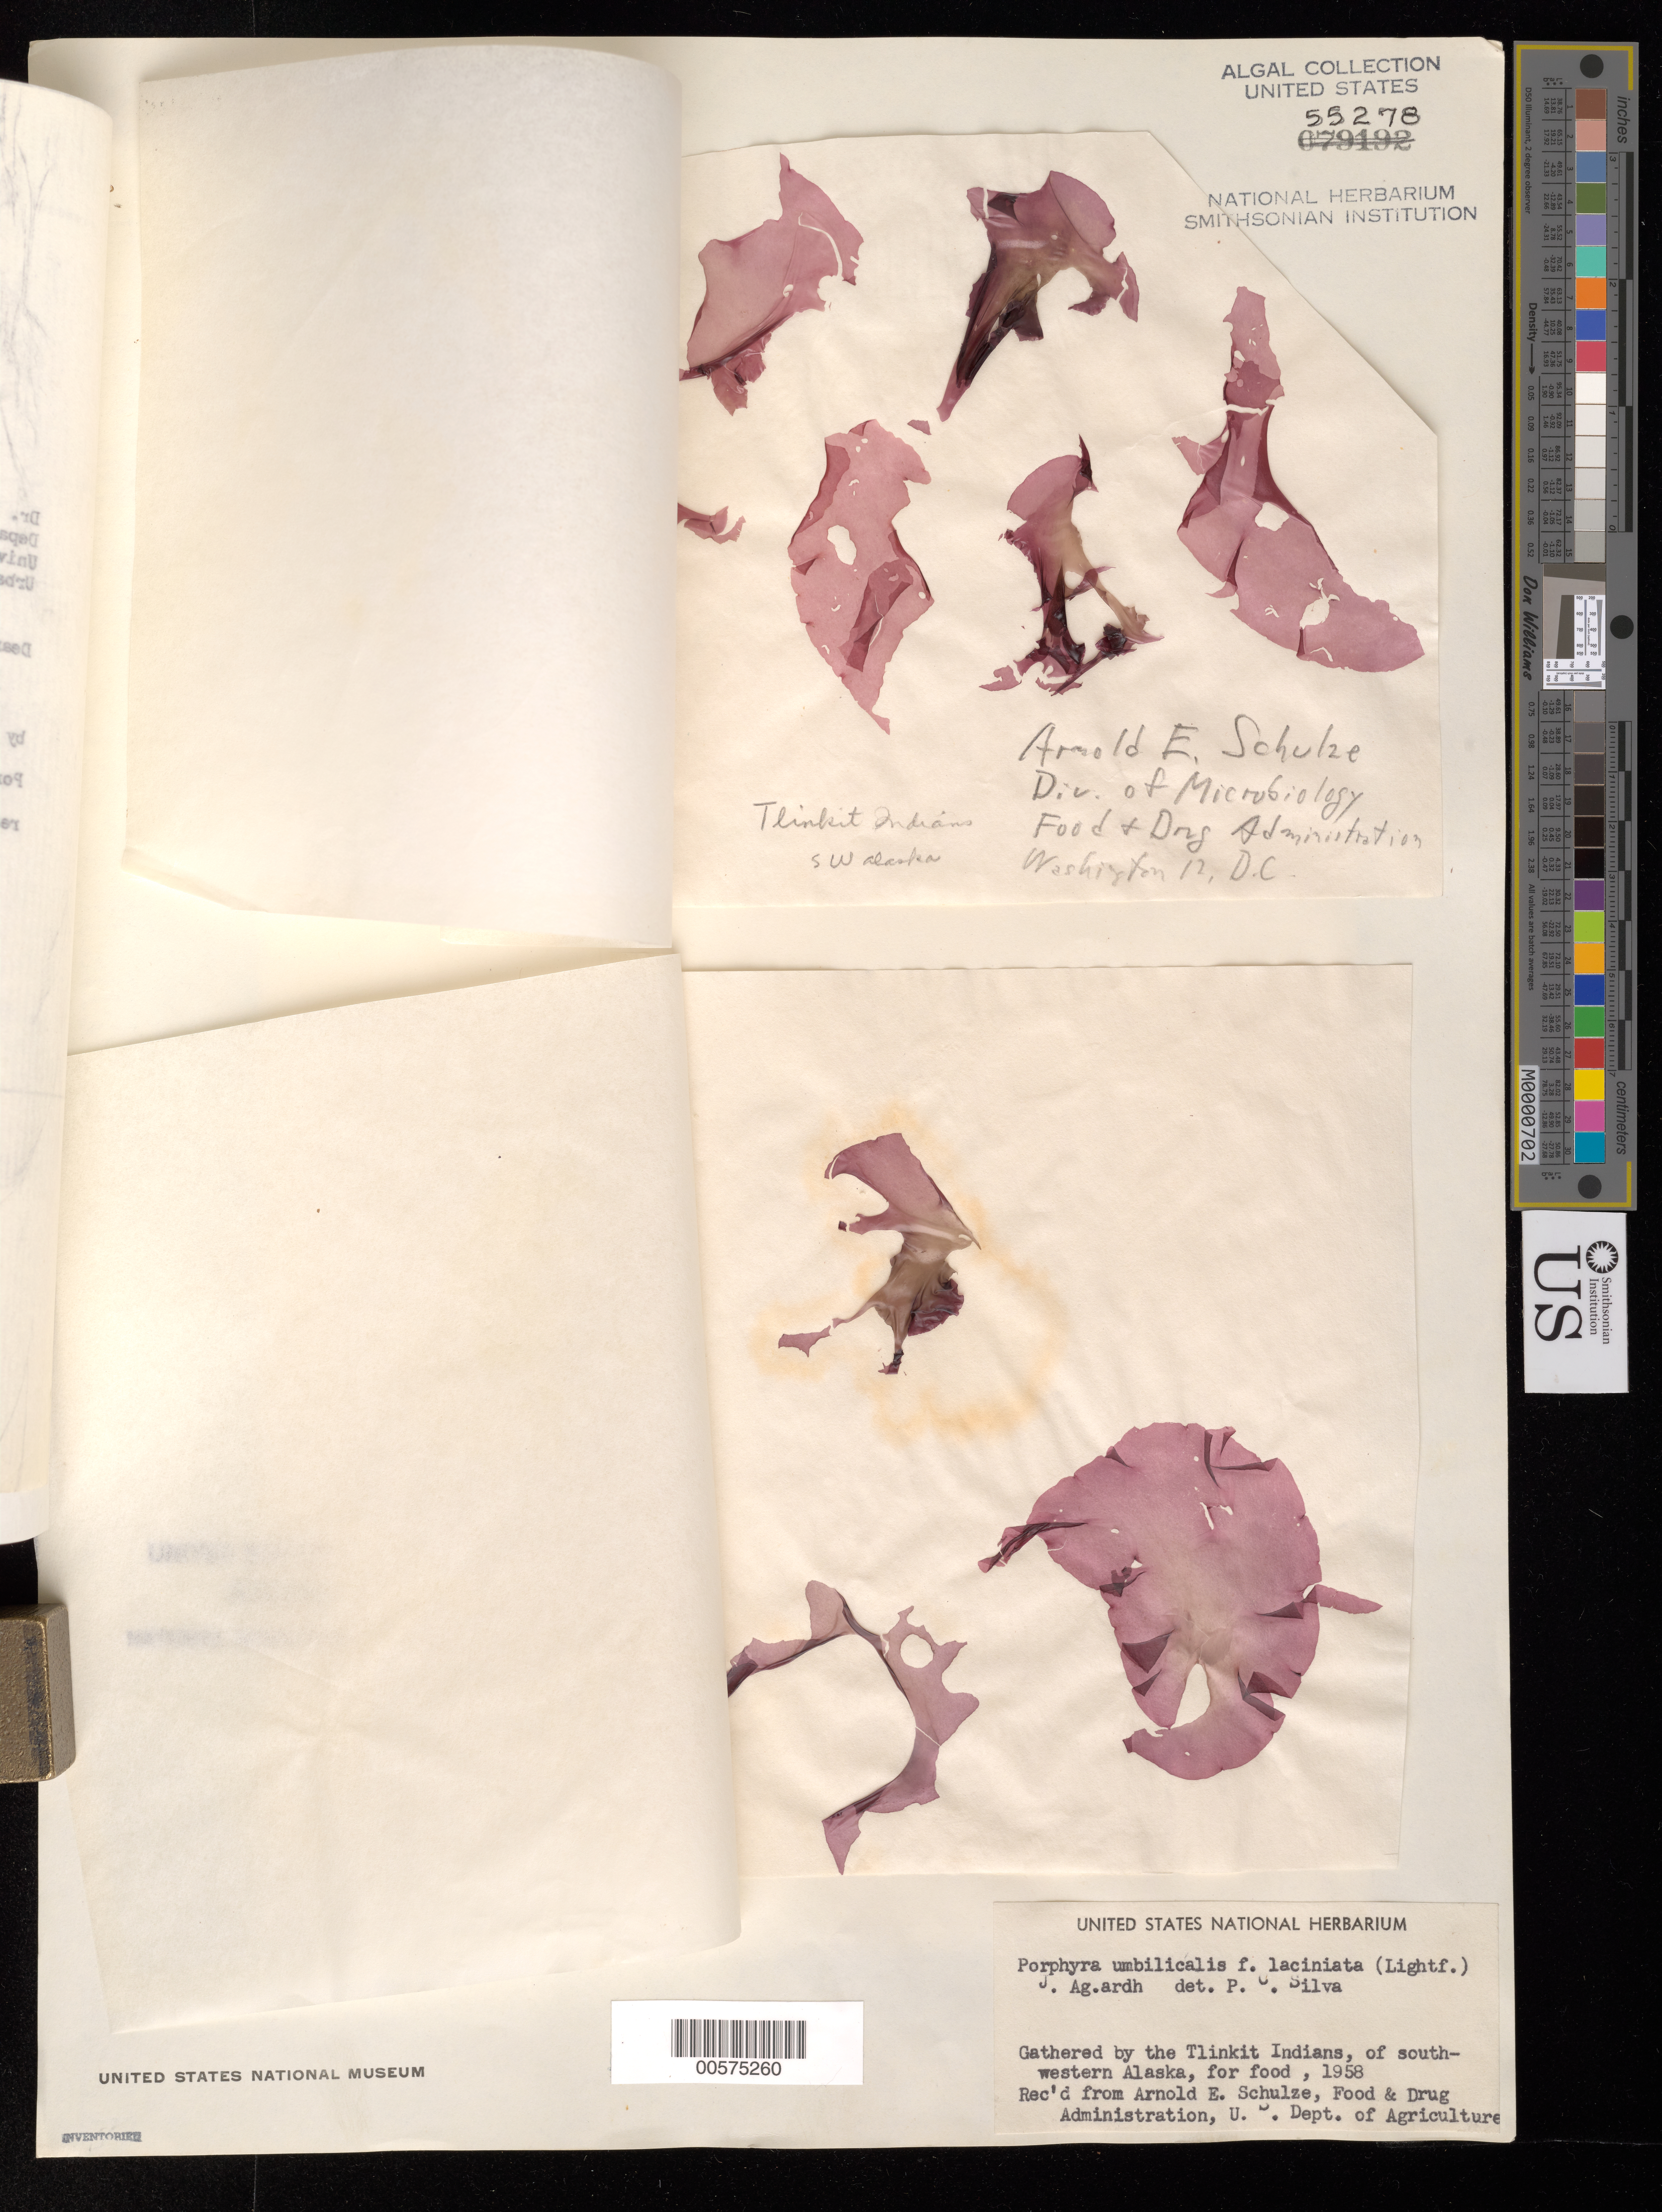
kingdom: Plantae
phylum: Rhodophyta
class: Bangiophyceae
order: Bangiales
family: Bangiaceae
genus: Porphyra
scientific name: Porphyra umbilicalis f. laciniata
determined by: Silva, P. C.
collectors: Tlingit Indians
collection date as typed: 1958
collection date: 1958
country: United States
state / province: Alaska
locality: Southwestern Alaska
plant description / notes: Obtained by Arnold E. Schulze, Food & Drug Administration, USA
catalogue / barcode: US 55278